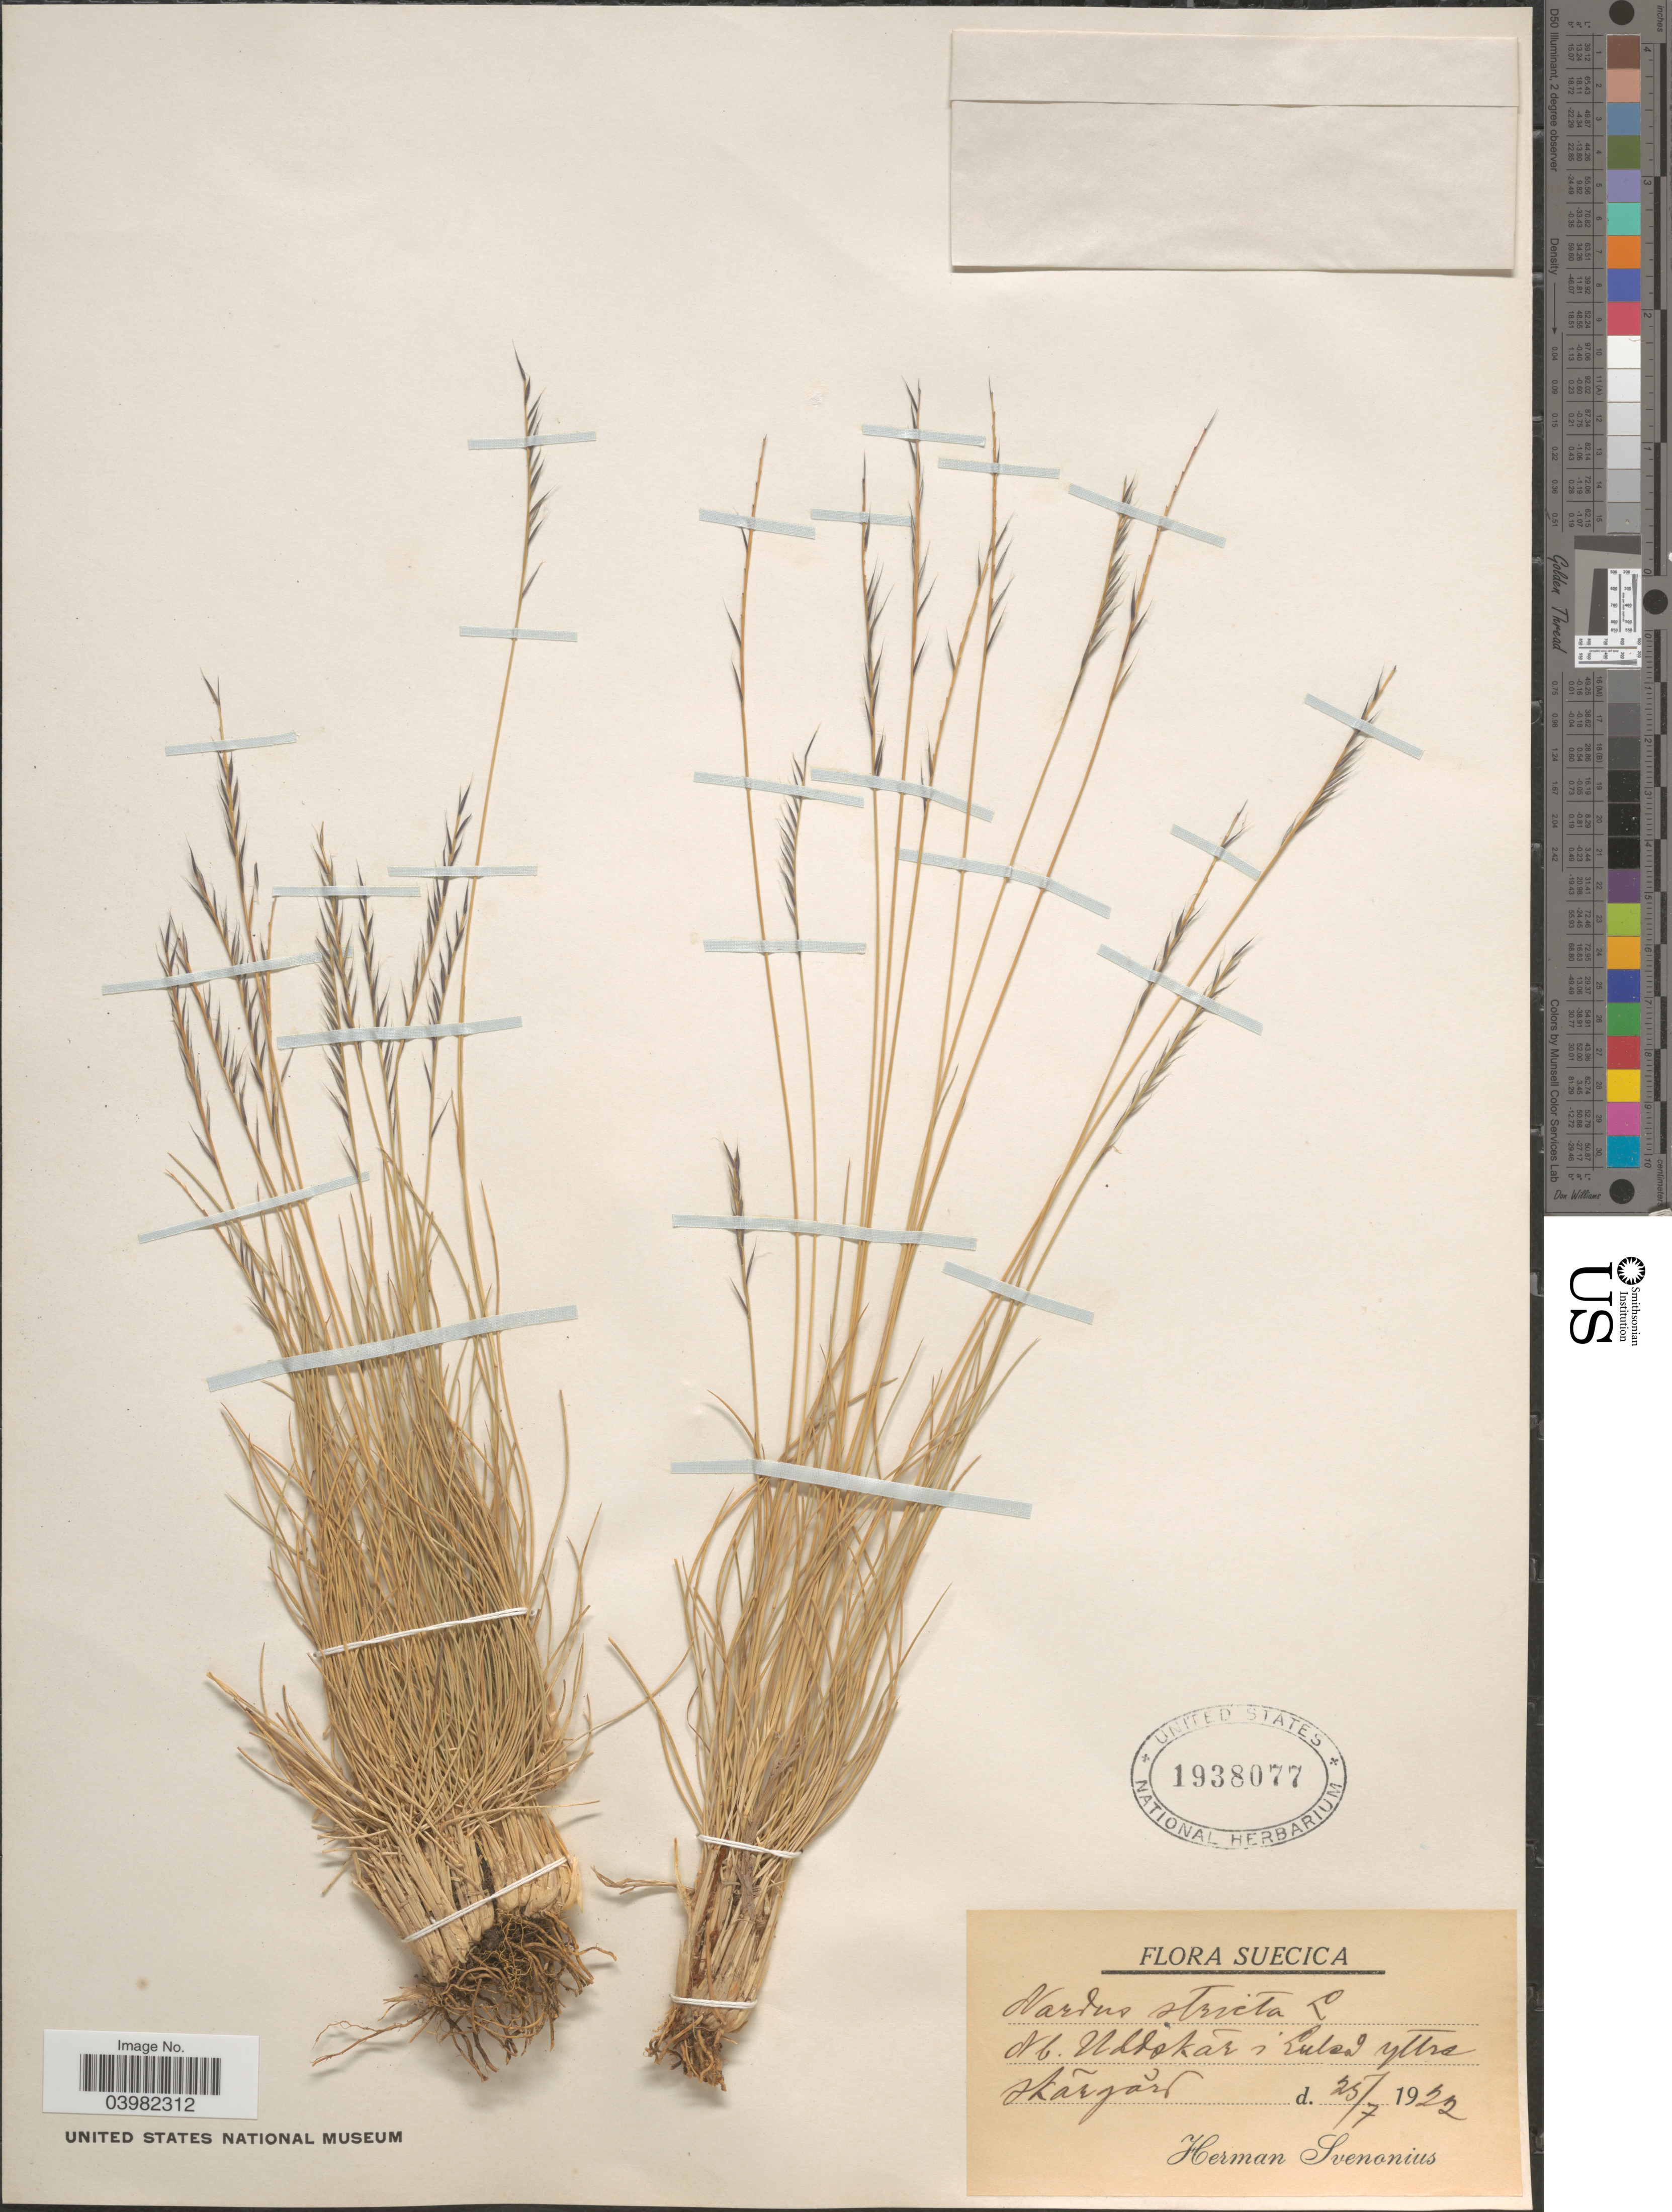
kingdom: Plantae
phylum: Tracheophyta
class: Liliopsida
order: Poales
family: Poaceae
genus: Nardus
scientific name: Nardus stricta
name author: L.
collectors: H. Svenonius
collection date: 1922-07-25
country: Sweden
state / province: Norrbotten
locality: Suecica. Nb. Uddskar i Lulea yttra skargard.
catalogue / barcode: US 1938077